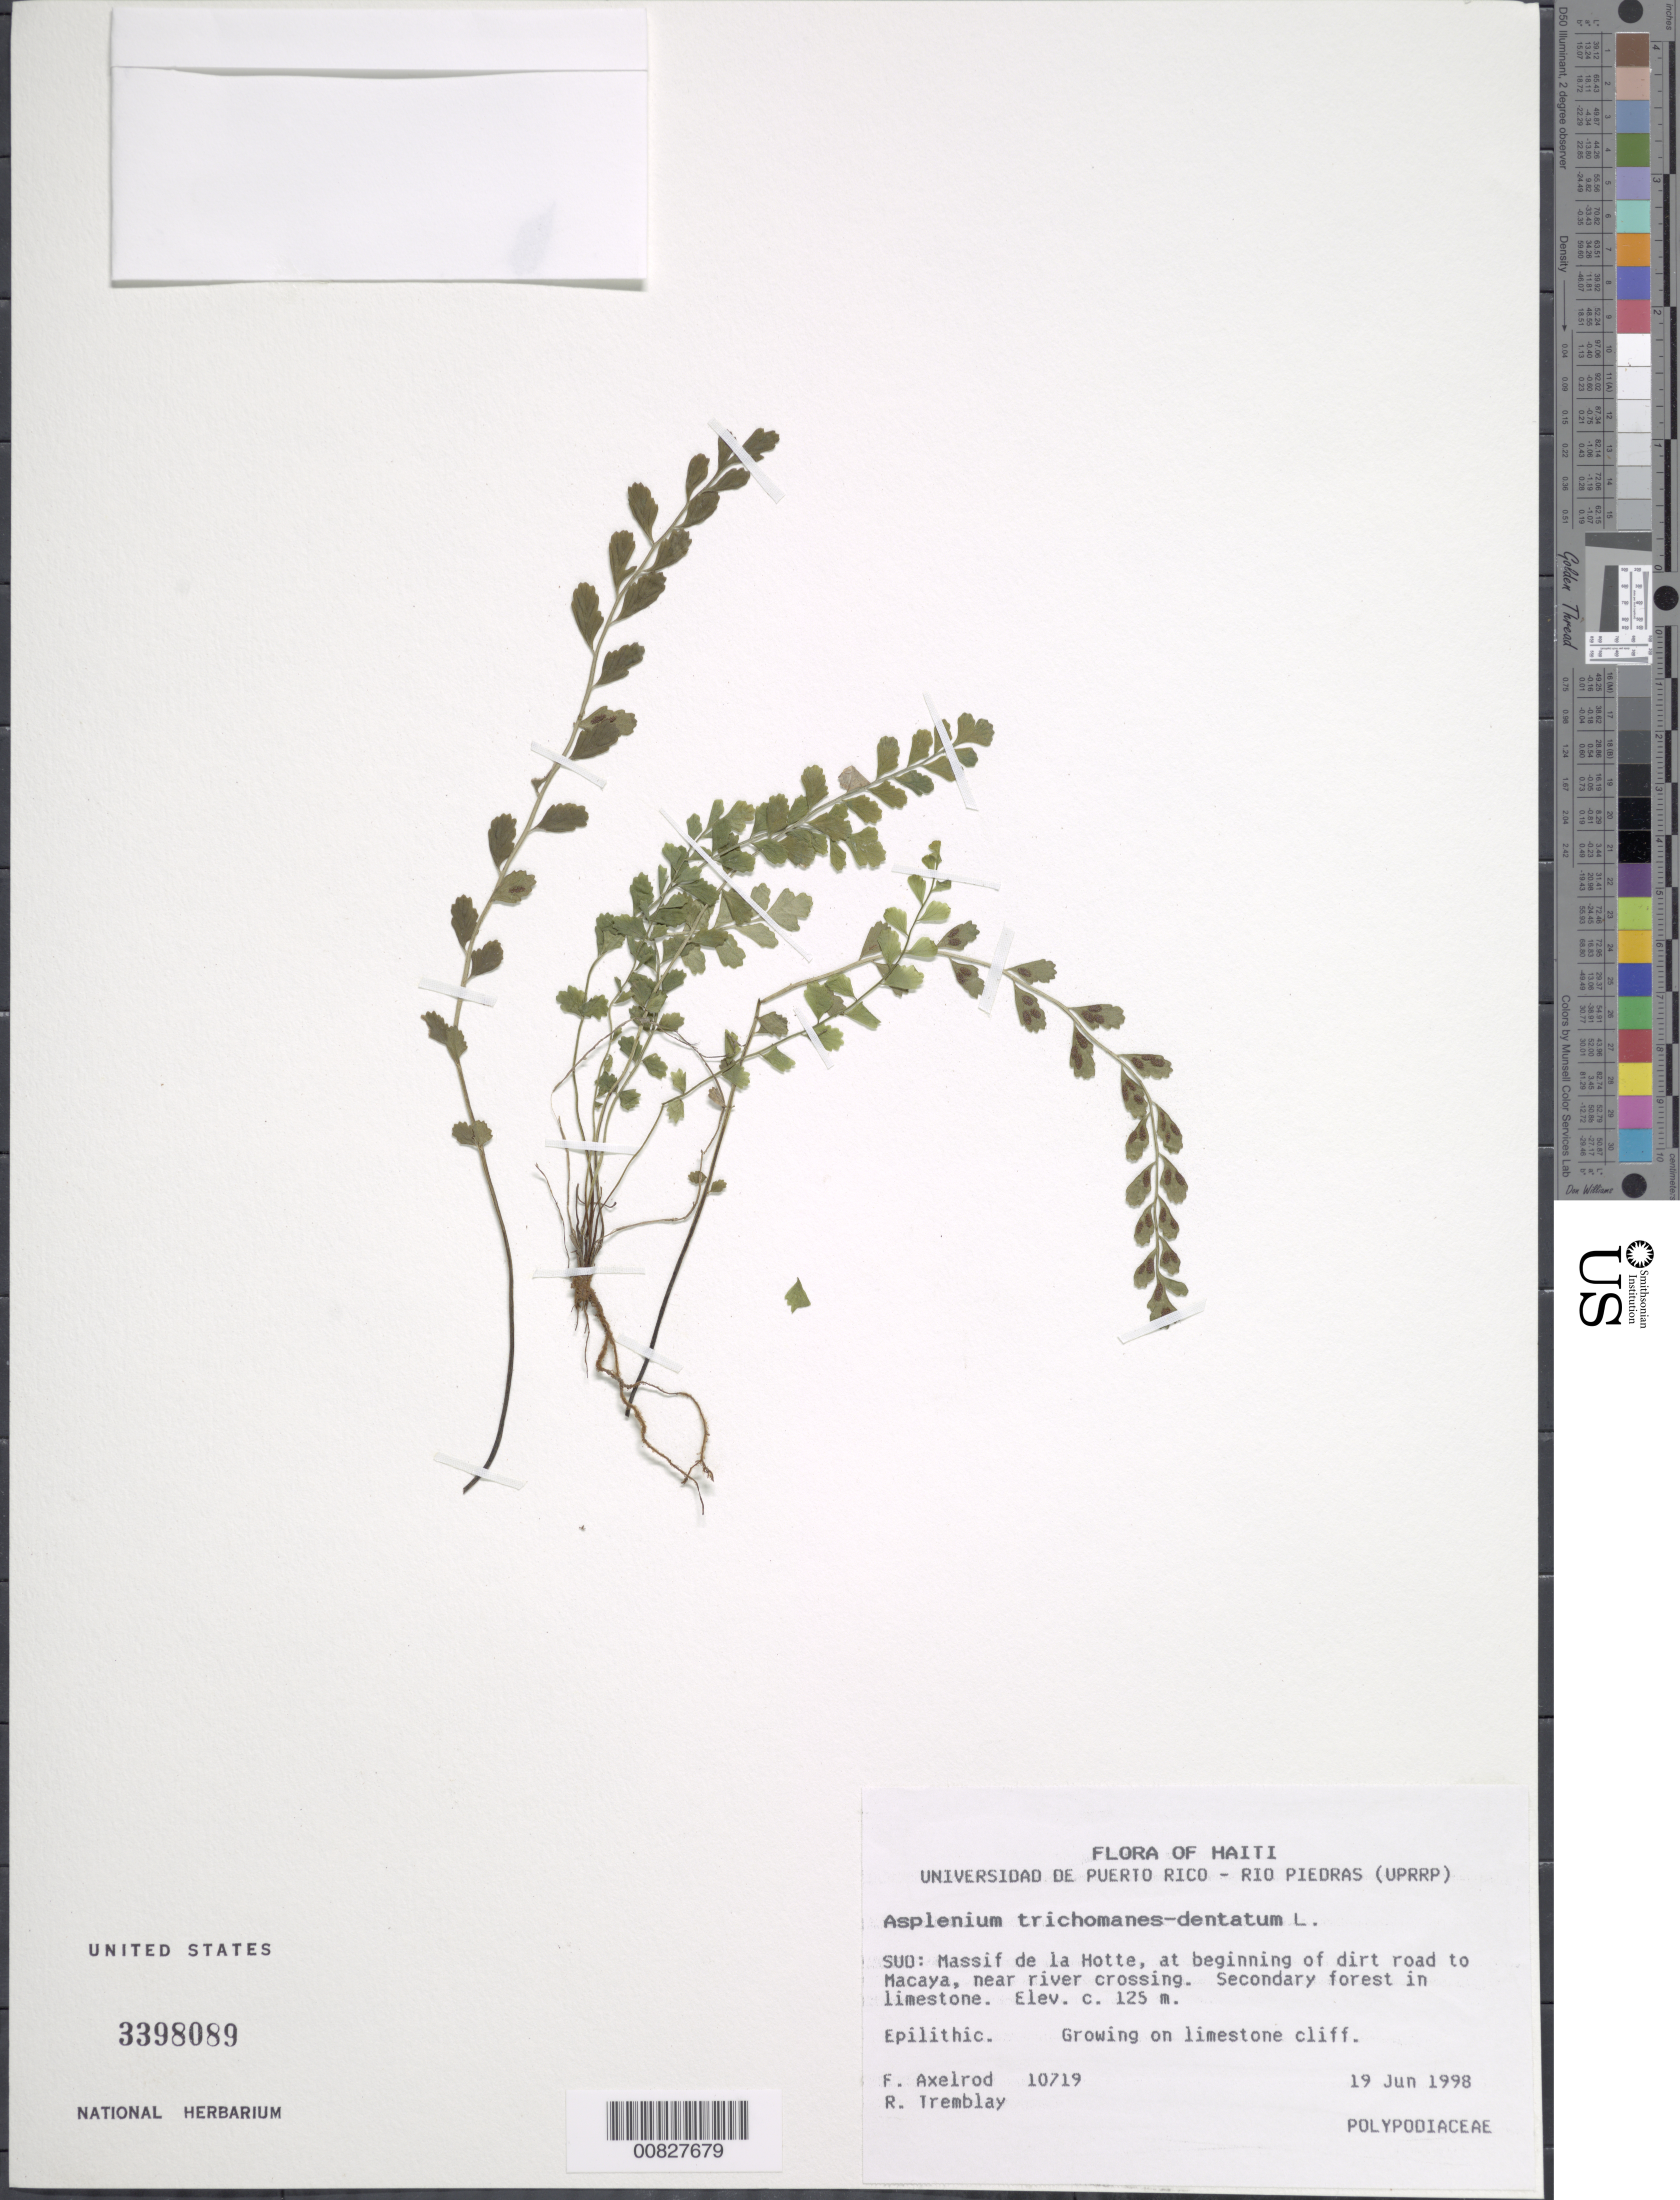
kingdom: Plantae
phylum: Tracheophyta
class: Polypodiopsida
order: Polypodiales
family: Aspleniaceae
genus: Asplenium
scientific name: Asplenium trichomanes-dentatum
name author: L.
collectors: F. S. Axelrod & R. L. Tremblay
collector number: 10719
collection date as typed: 19 Jun 1998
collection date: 1998-06-19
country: Haiti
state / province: Sud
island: Hispaniola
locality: Massif de la Hotte, road to Macaya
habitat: Secondary forest in limestone; limestone cliff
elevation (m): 125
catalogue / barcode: US 3398089